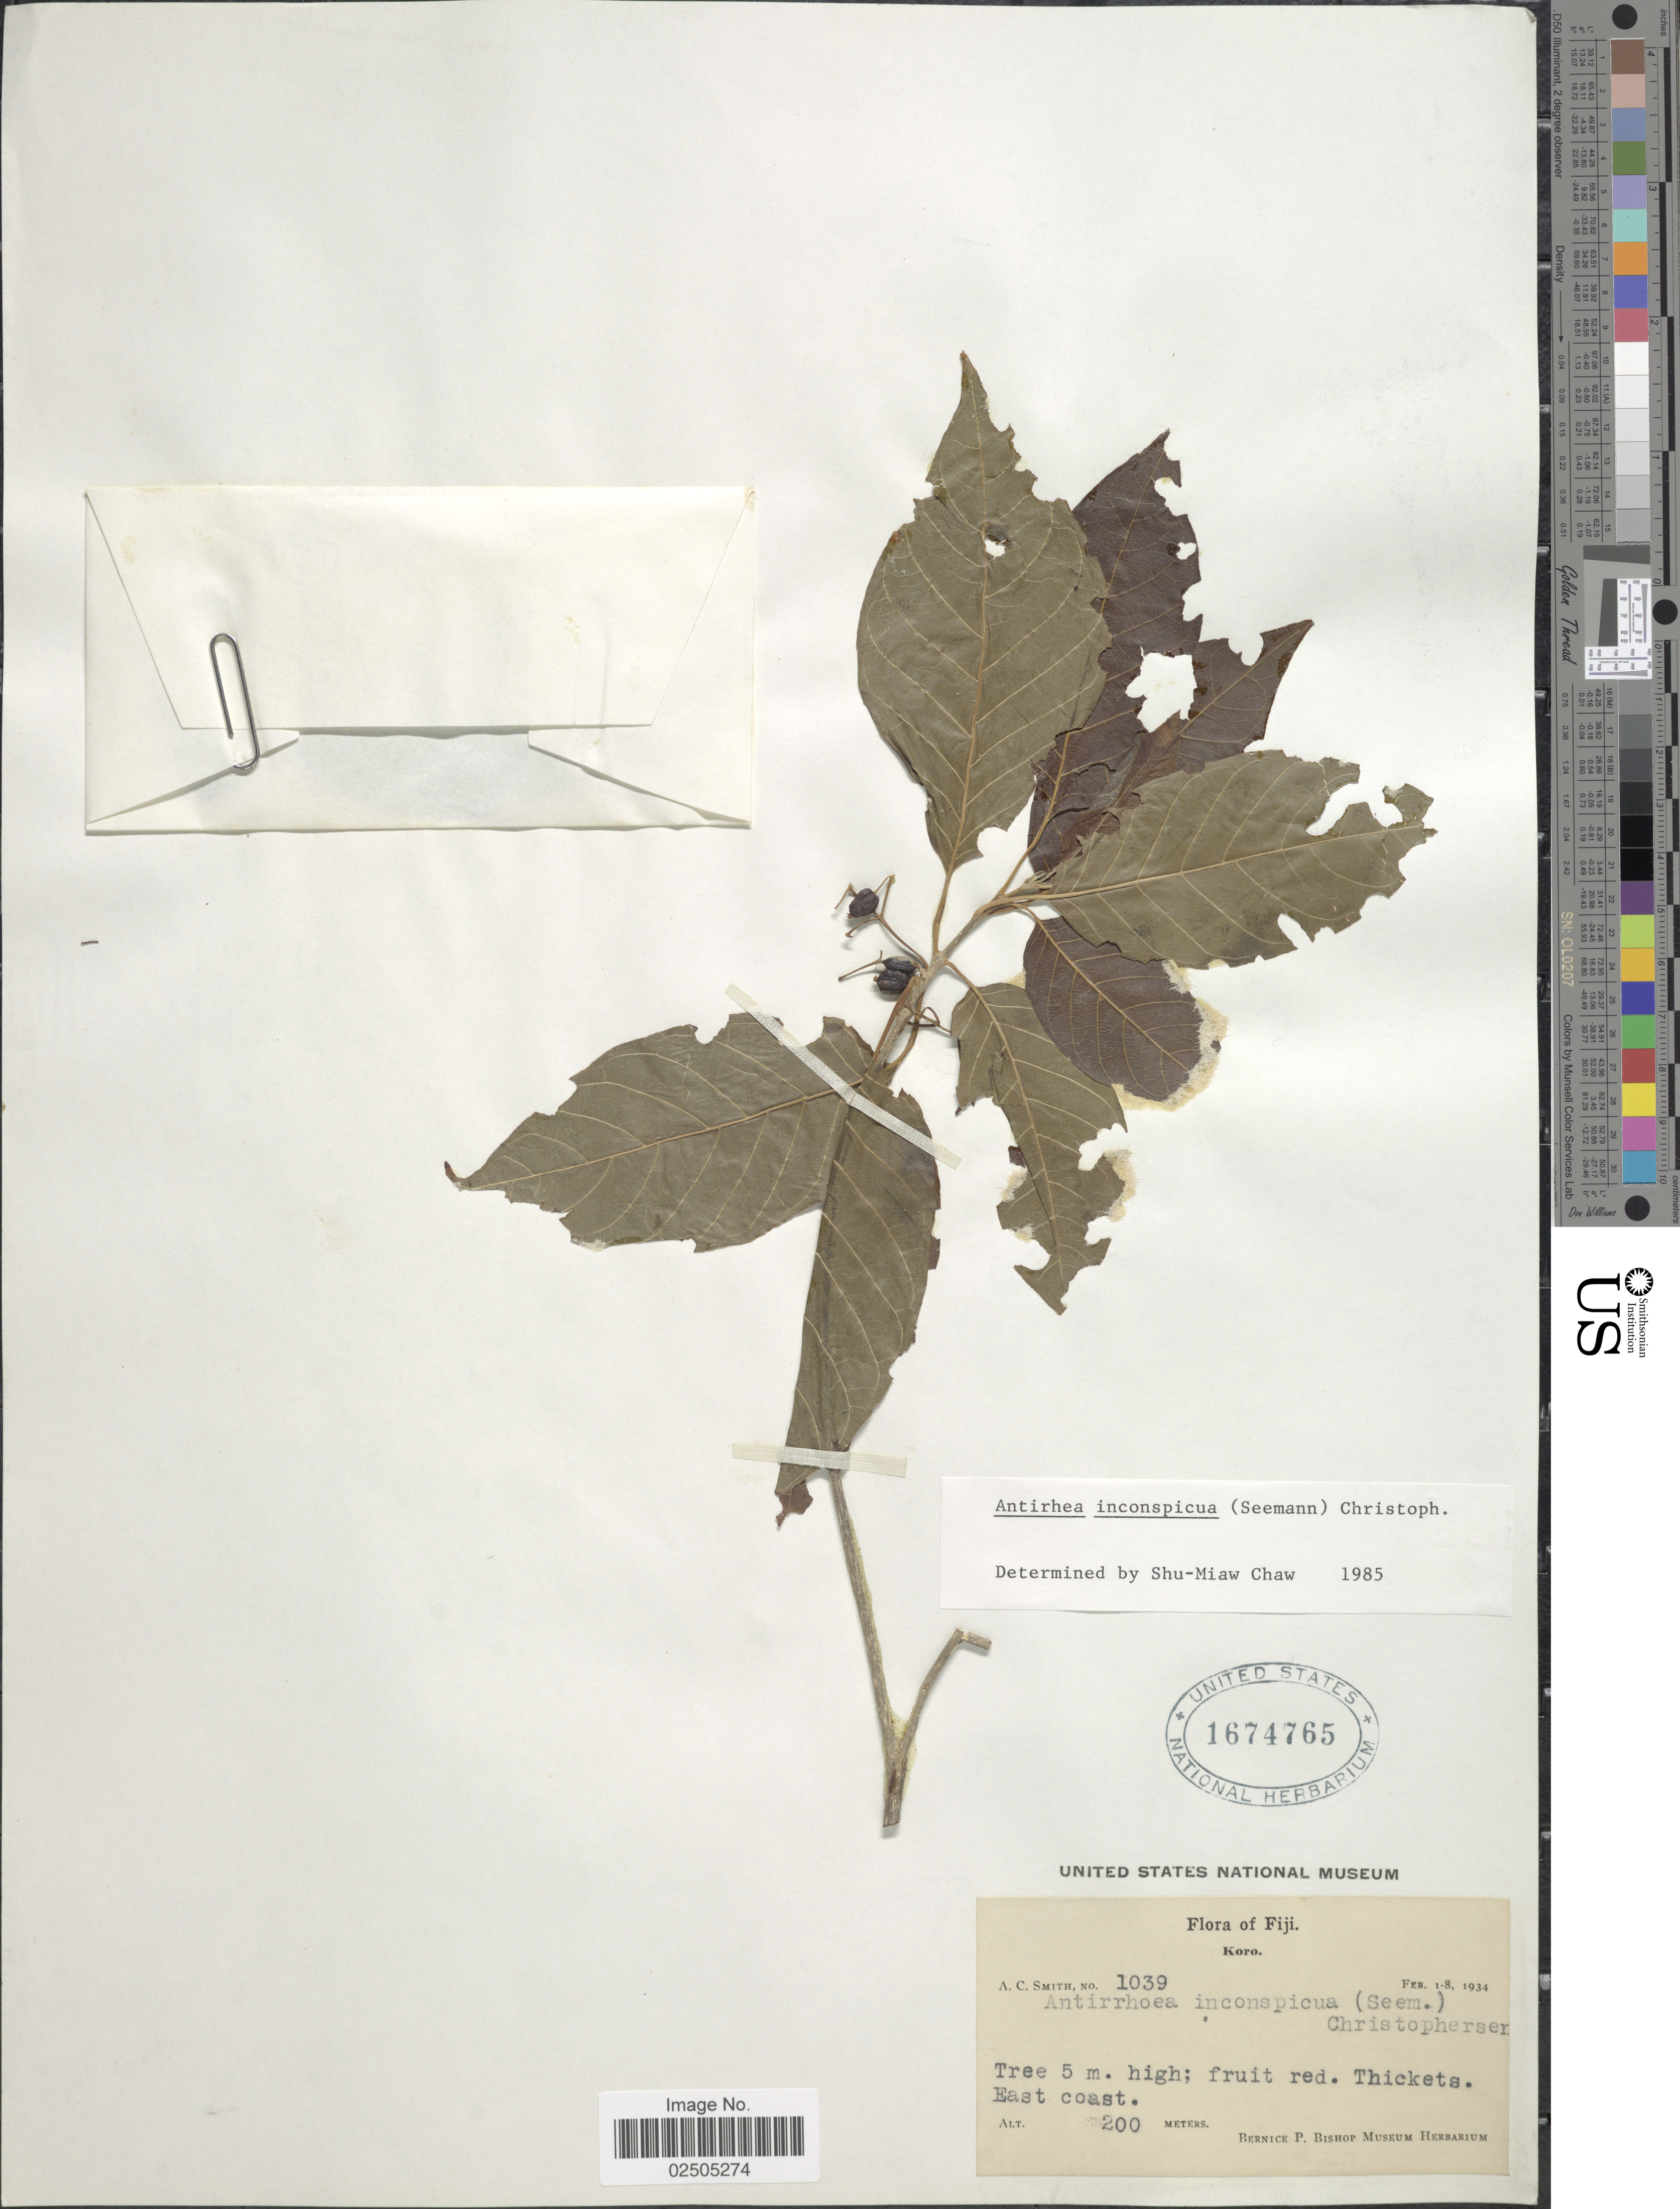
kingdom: Plantae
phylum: Tracheophyta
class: Magnoliopsida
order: Gentianales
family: Rubiaceae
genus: Antirhea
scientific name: Antirhea inconspicua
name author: (Seem.) Christoph.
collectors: A. C. Smith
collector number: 1039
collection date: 1934-02-01/1934-02-08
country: Fiji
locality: Koro, East Coast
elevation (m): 200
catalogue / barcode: US 1674765